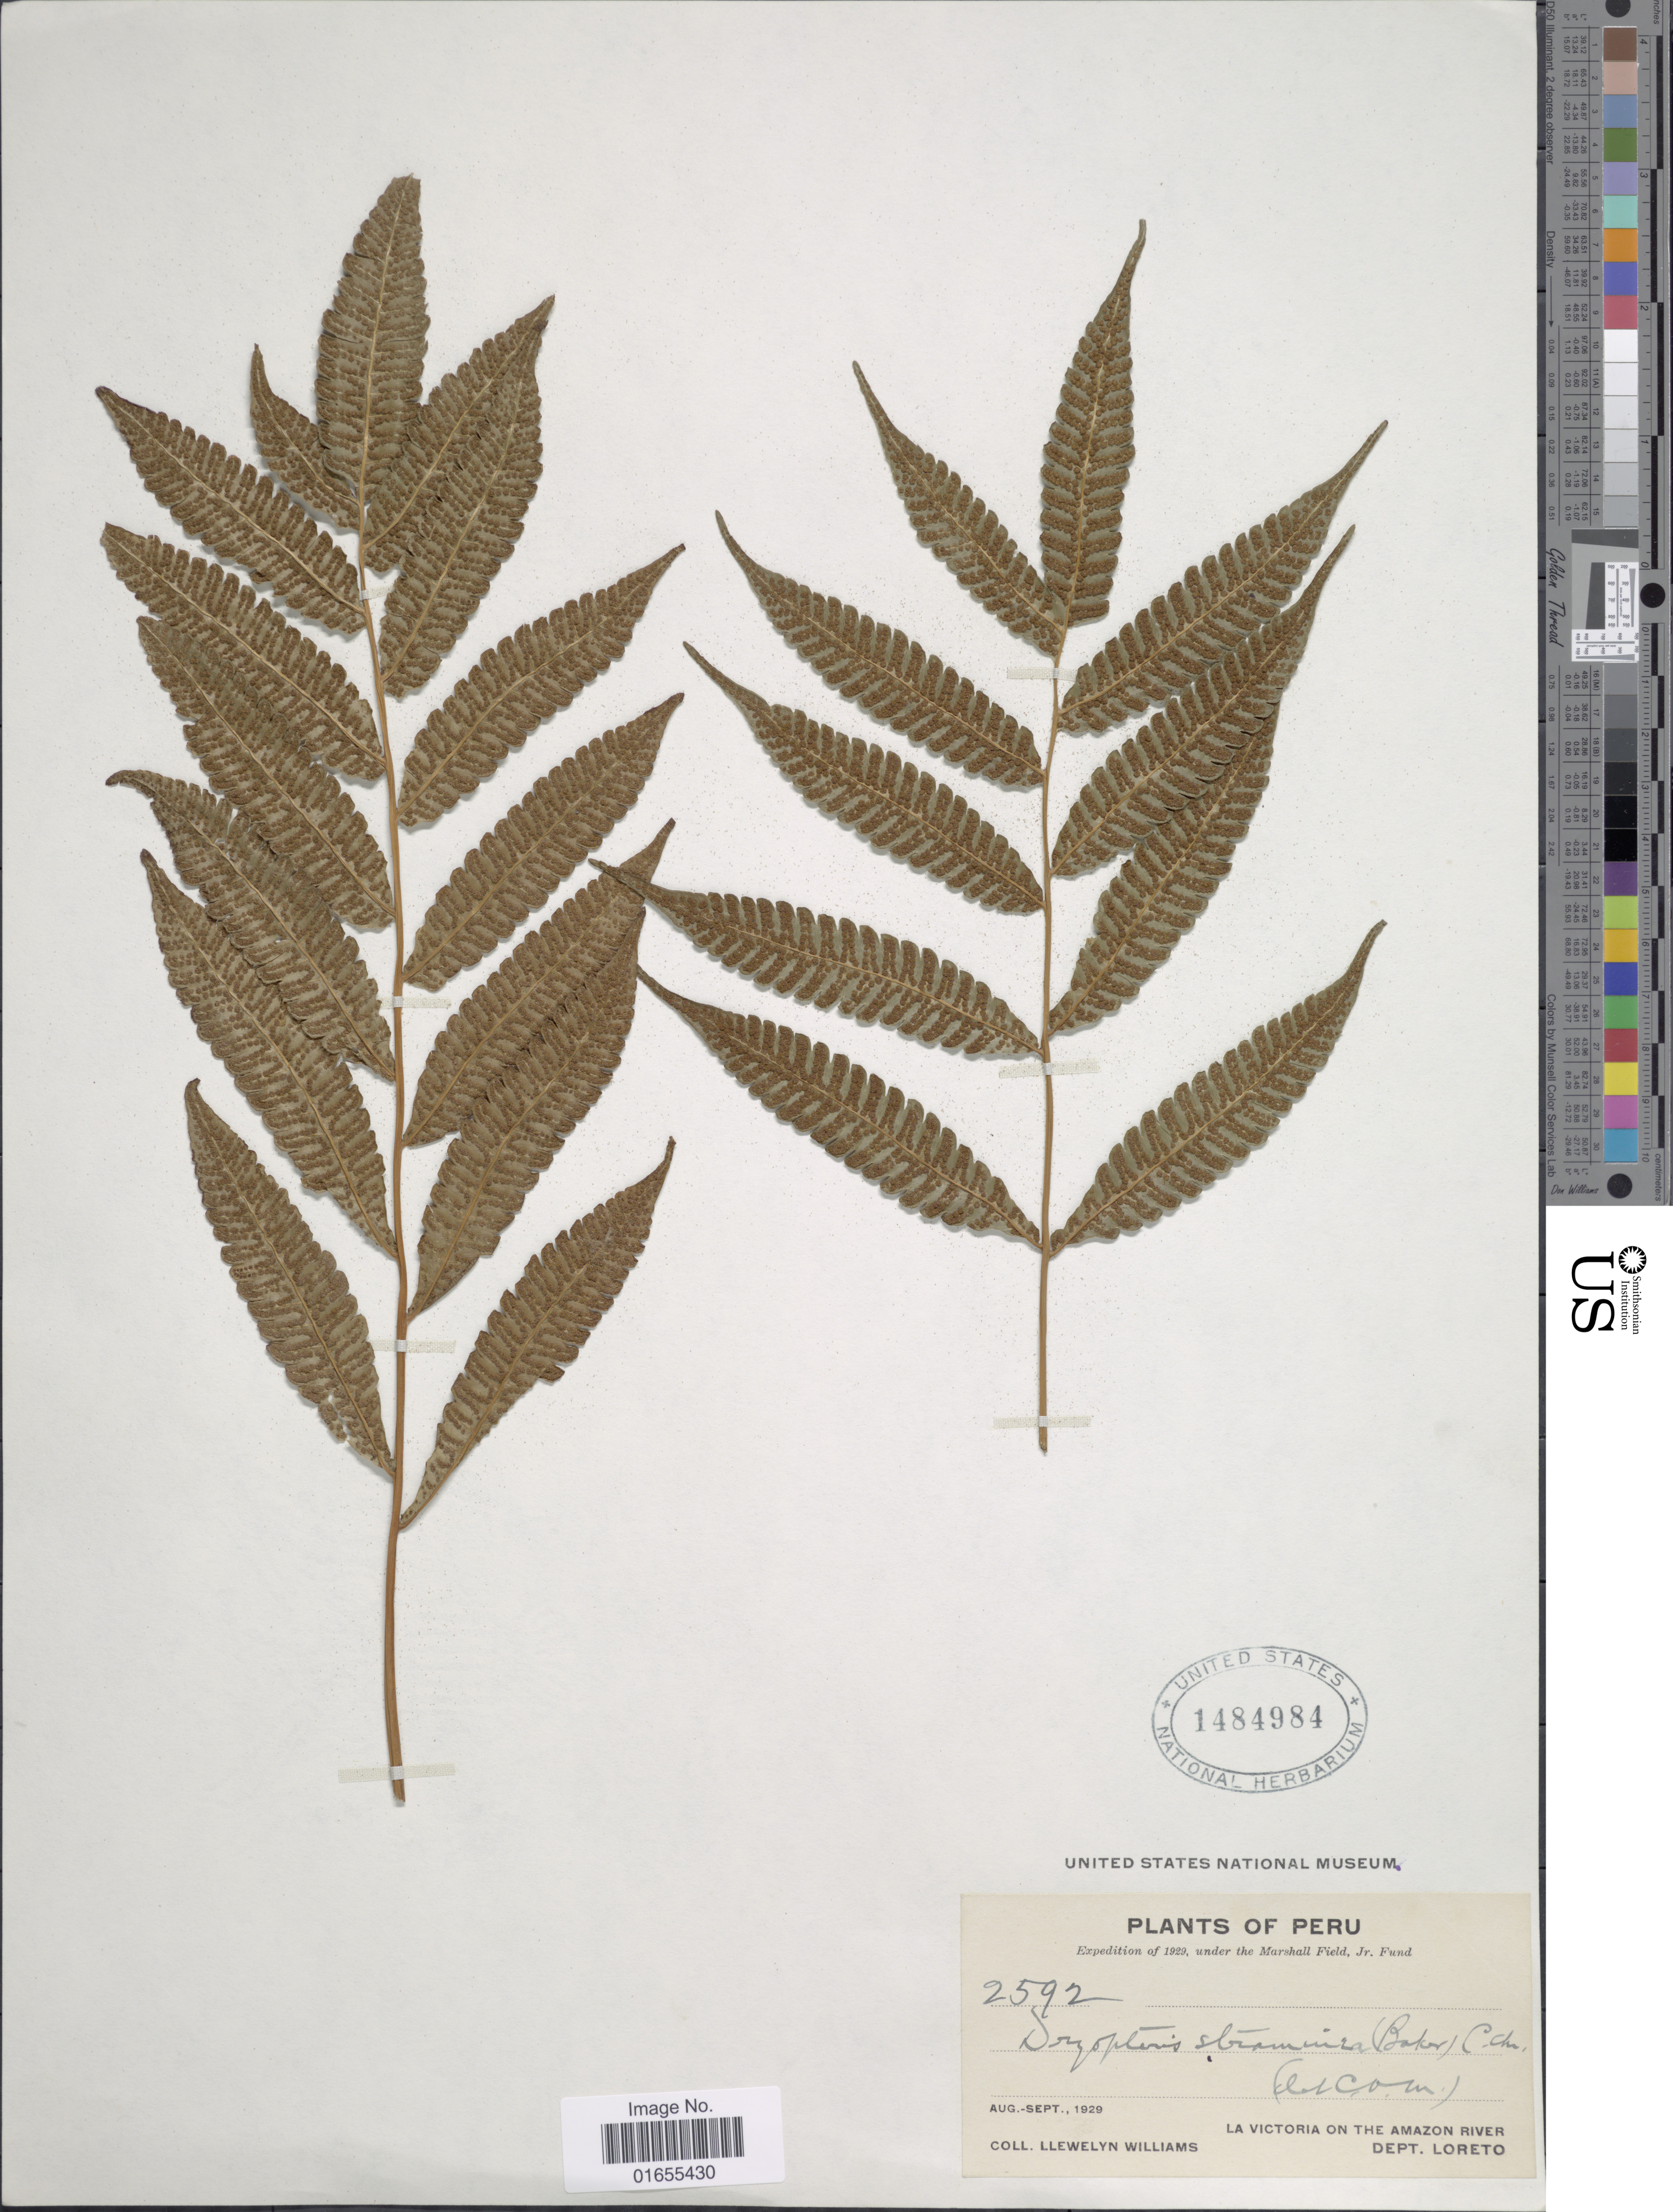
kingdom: Plantae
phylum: Tracheophyta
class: Polypodiopsida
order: Polypodiales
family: Thelypteridaceae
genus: Goniopteris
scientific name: Goniopteris juruensis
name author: (C. Chr.) Brade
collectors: Ll. Williams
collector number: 2592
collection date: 1929-08/1929-09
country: Peru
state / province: Loreto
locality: La Victoria on the Amazon River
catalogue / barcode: US 1484984